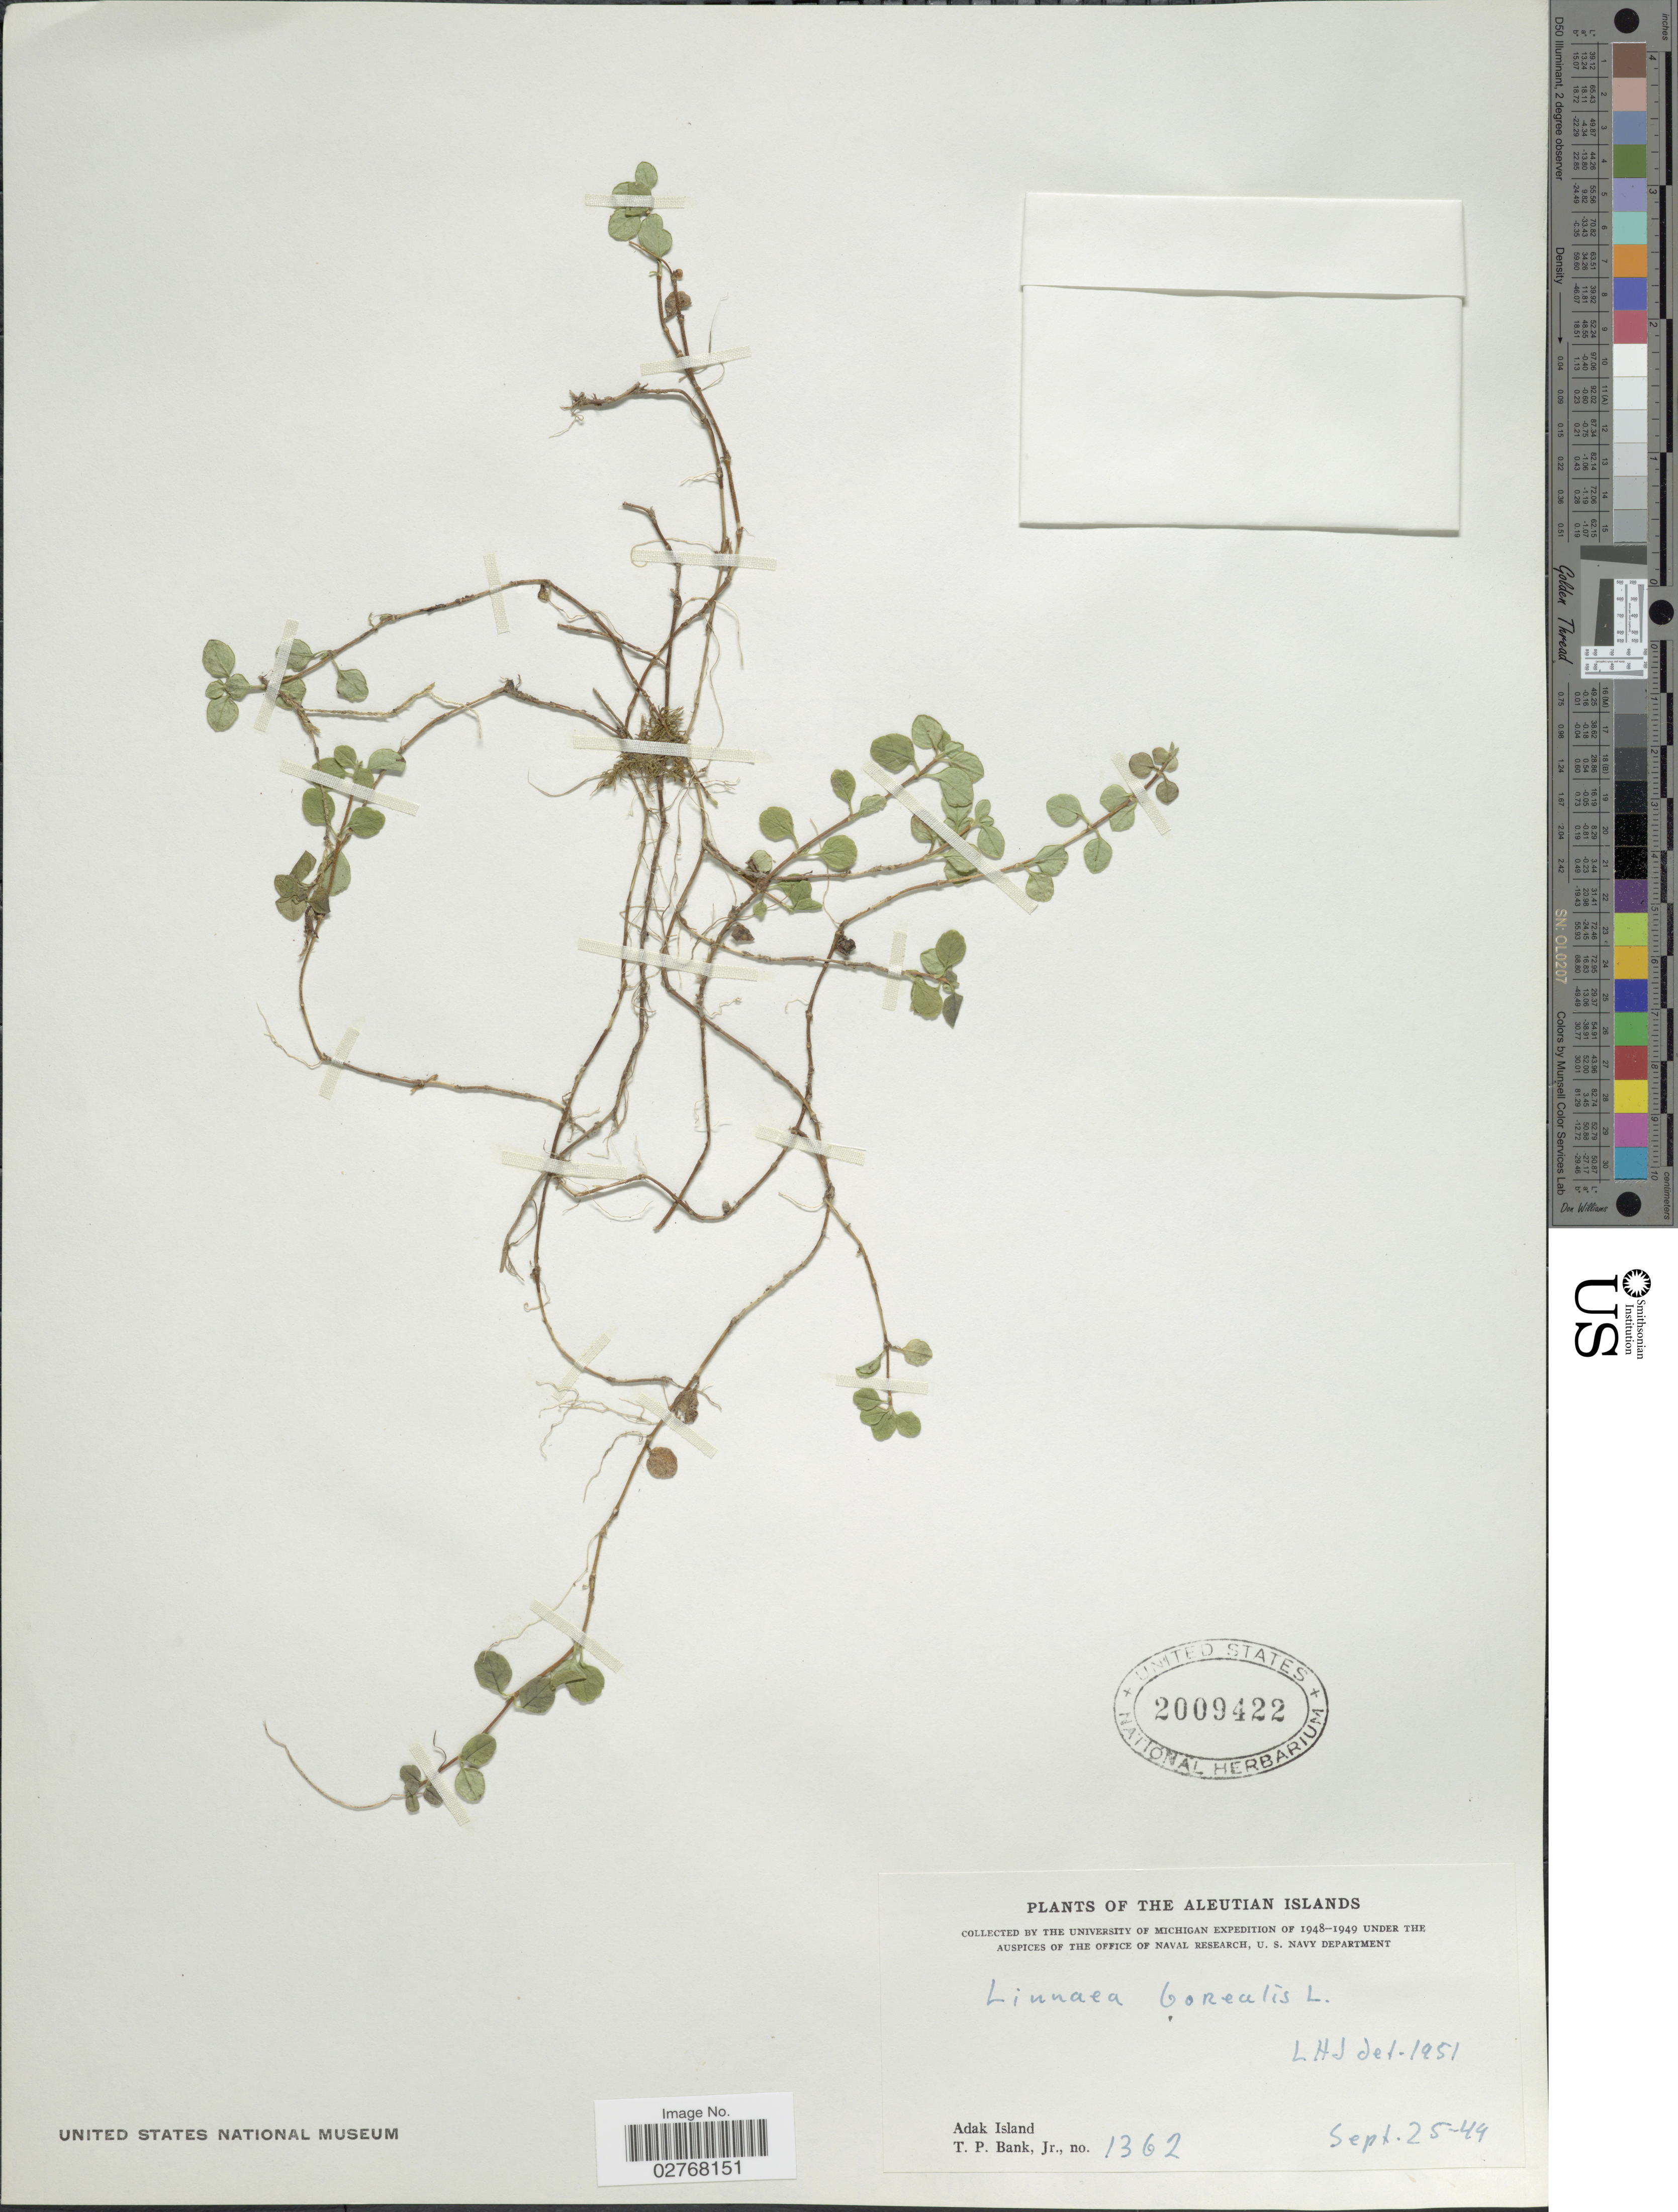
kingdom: Plantae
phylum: Tracheophyta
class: Magnoliopsida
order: Dipsacales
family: Caprifoliaceae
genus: Linnaea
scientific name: Linnaea borealis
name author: L.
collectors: T. Bank Jr.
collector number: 1362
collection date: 1949-09-25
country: United States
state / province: Alaska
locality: The Aleutian Islands, Adak Island.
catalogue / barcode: US 2009422